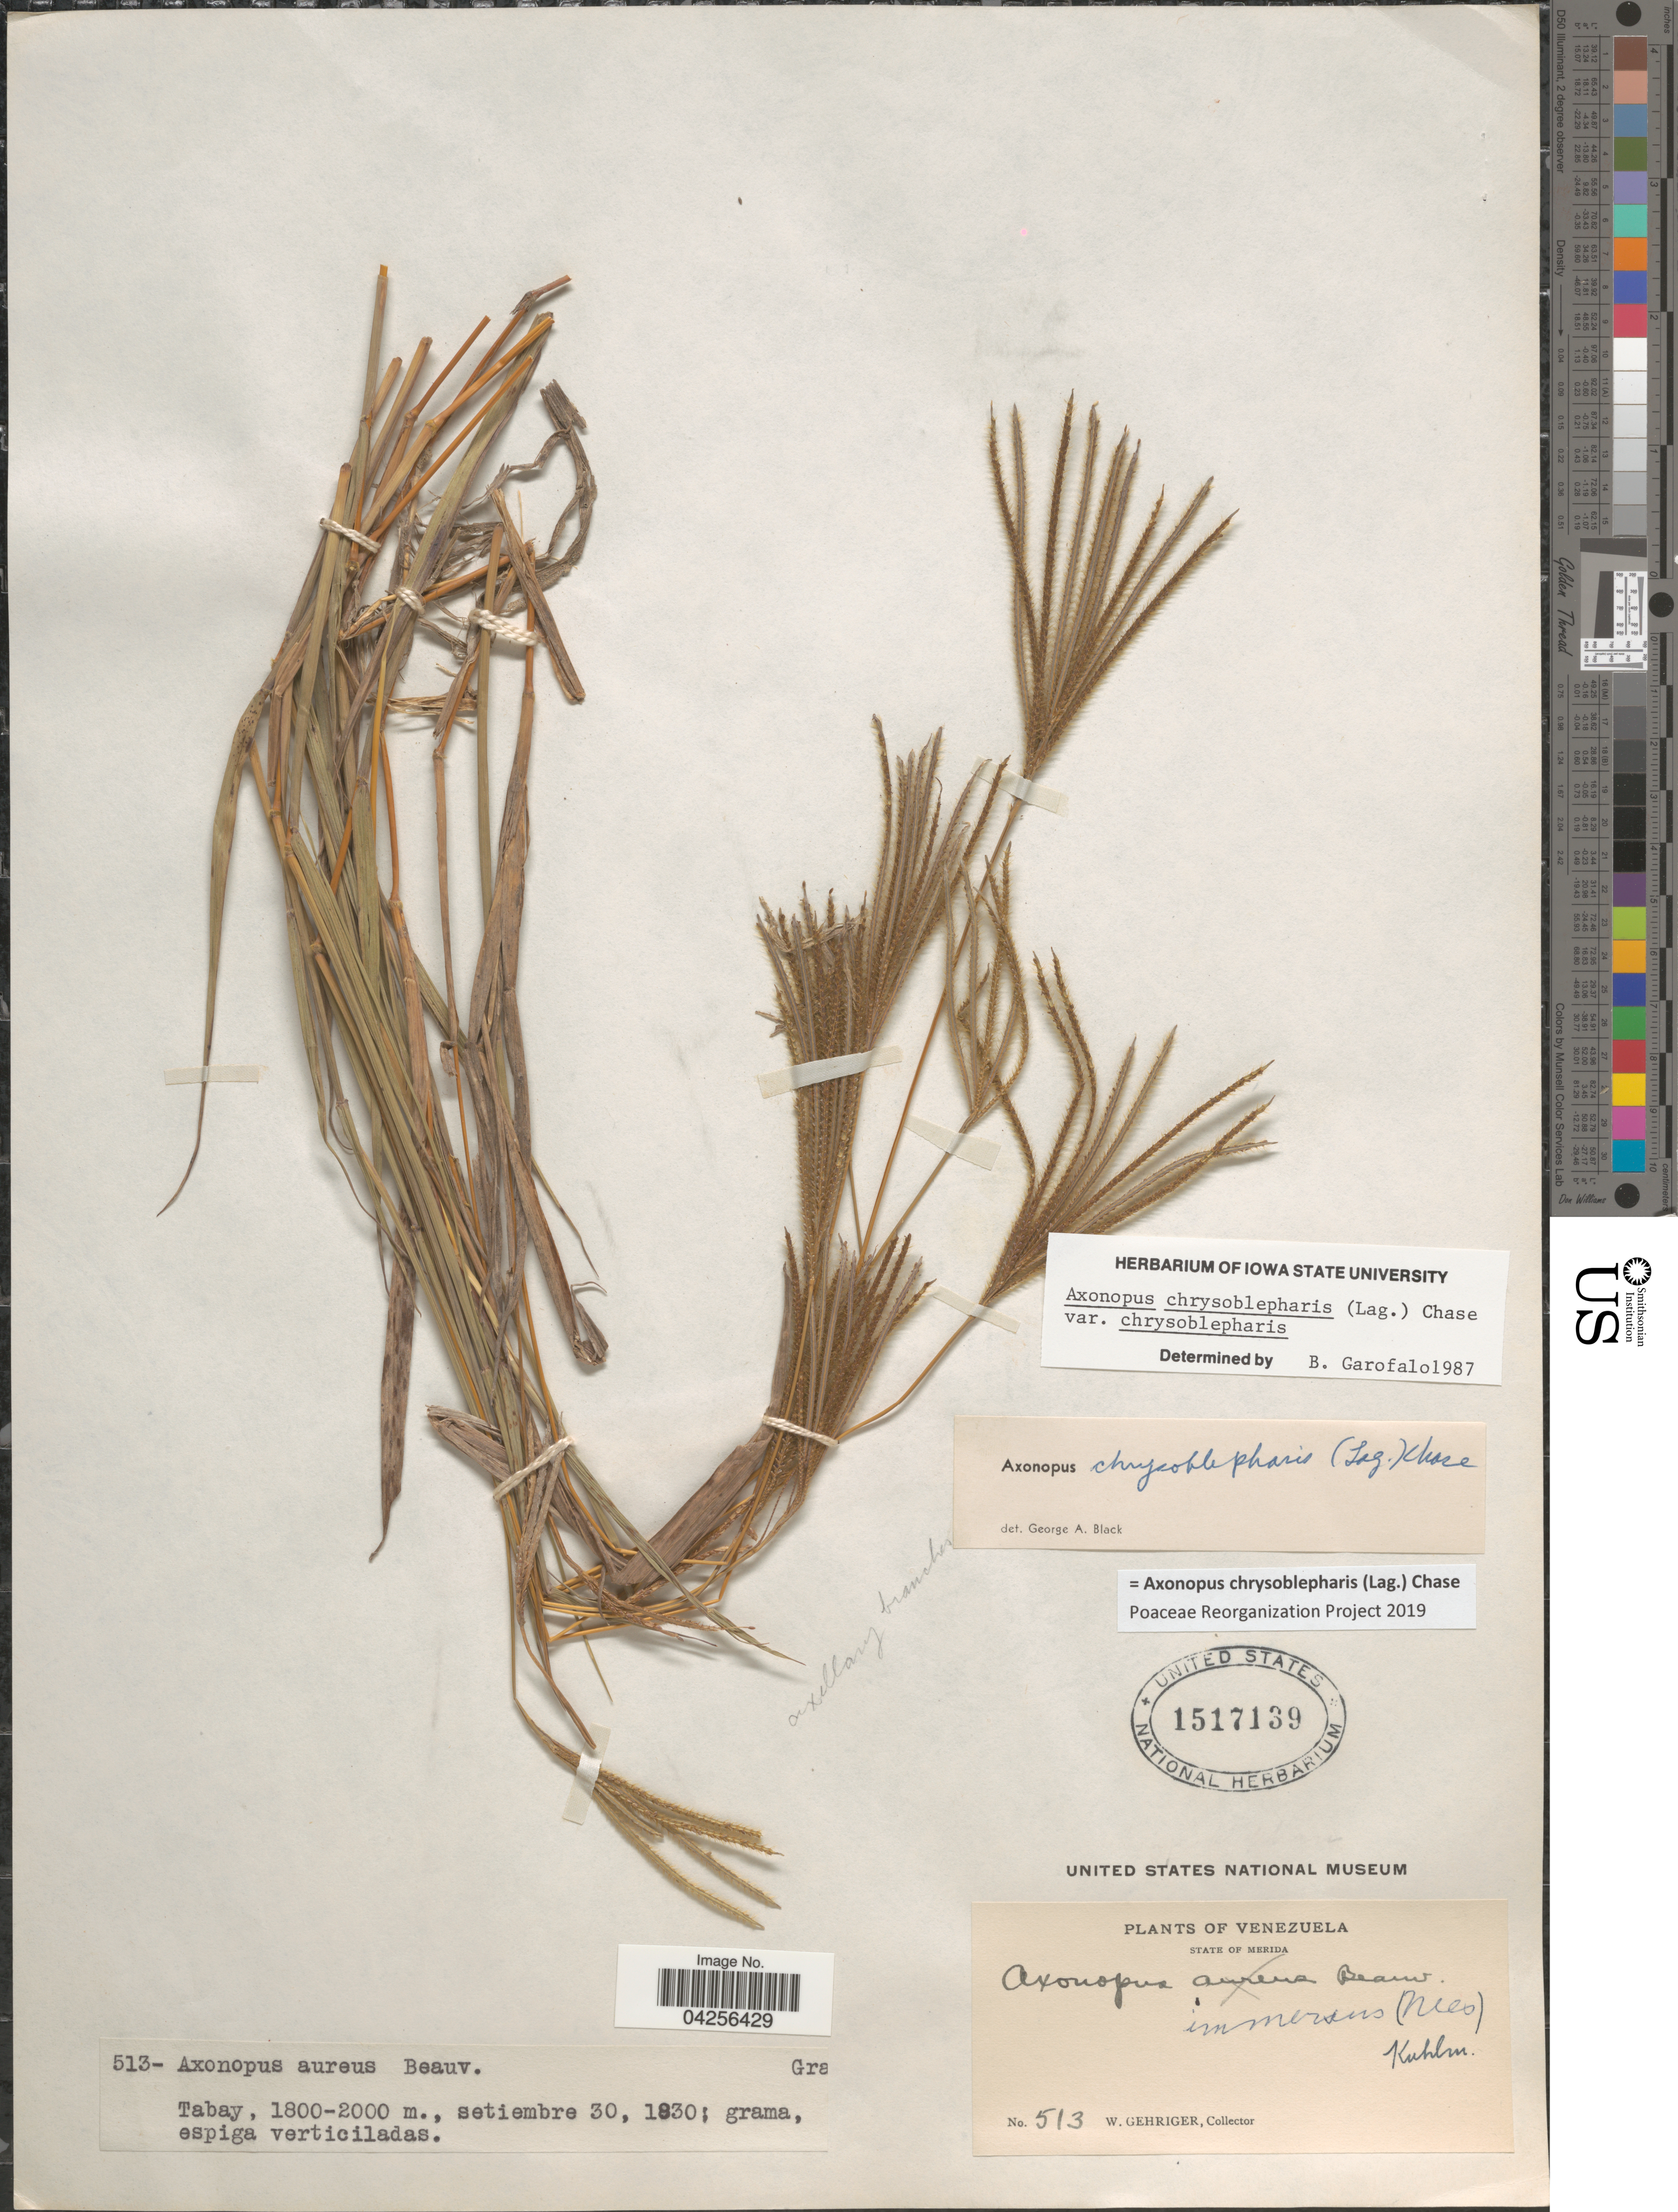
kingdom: Plantae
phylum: Tracheophyta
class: Liliopsida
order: Poales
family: Poaceae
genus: Axonopus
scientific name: Axonopus chrysoblepharis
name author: (Lag.) Chase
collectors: W. Gehriger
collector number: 513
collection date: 1930-09-30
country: Venezuela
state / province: Merida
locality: Tabay.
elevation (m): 1800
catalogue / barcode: US 1517139